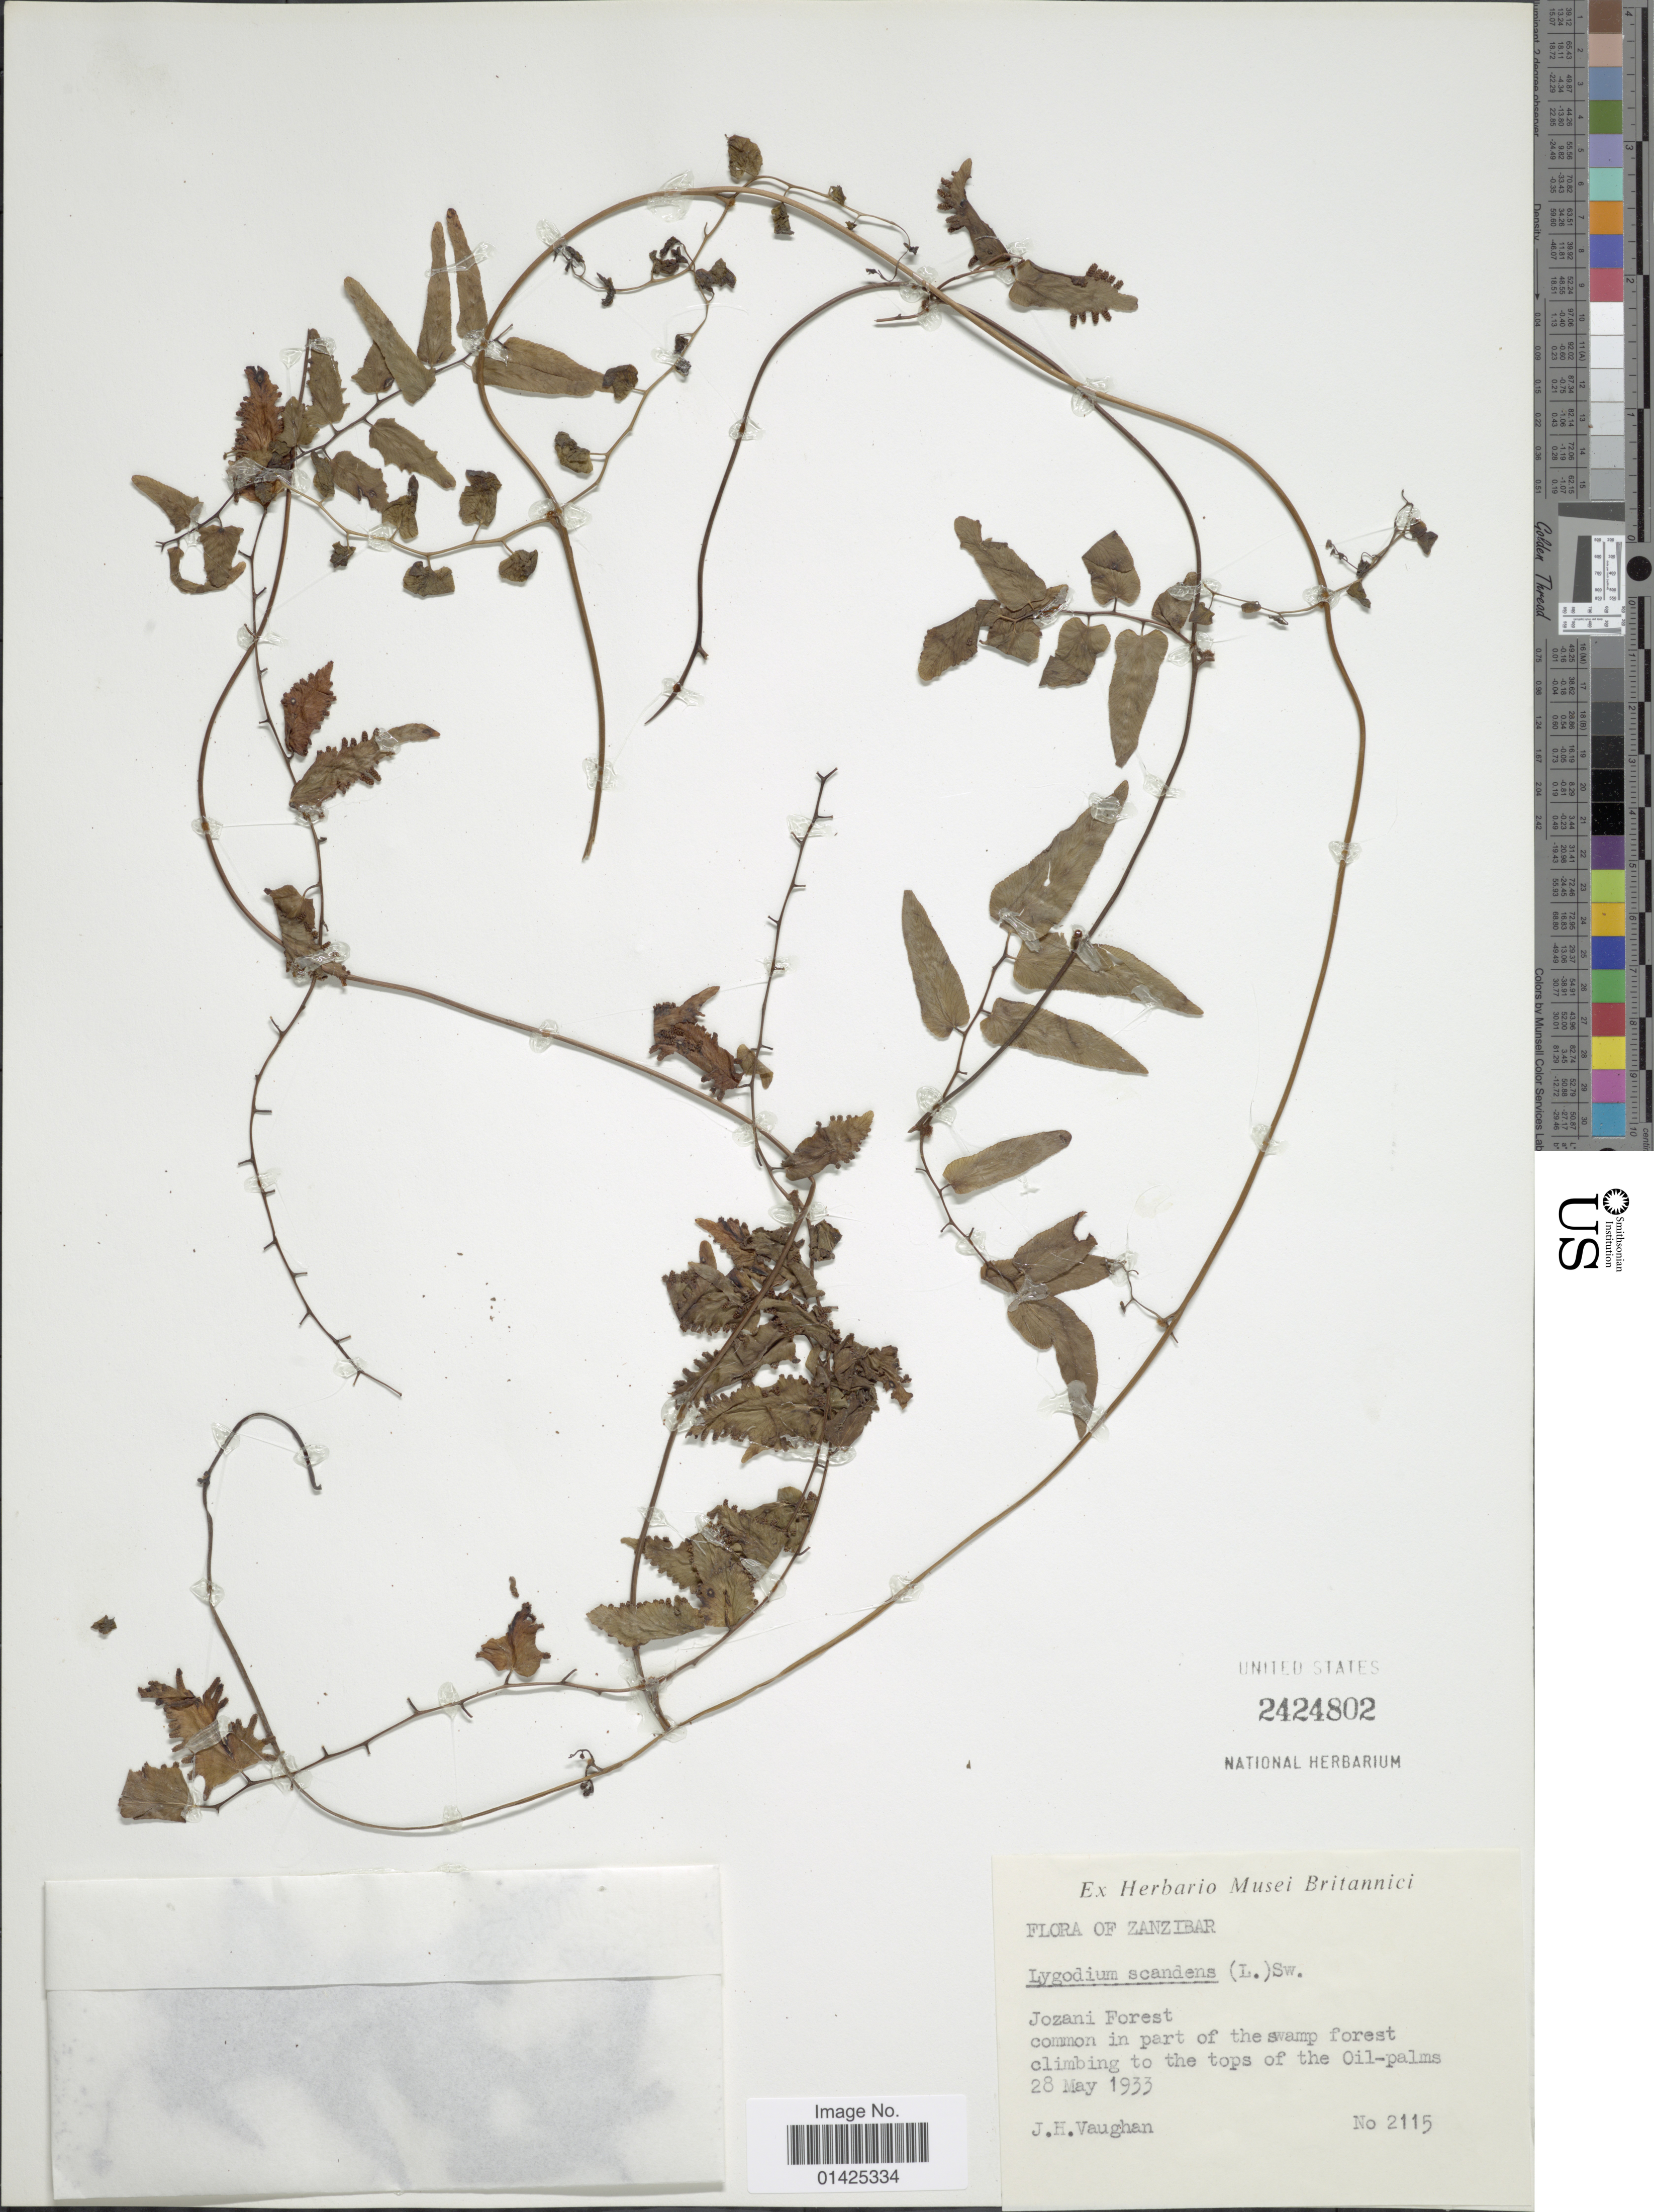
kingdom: Plantae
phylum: Tracheophyta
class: Polypodiopsida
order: Schizaeales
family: Lygodiaceae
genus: Lygodium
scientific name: Lygodium microphyllum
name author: (Cav.) R. Br.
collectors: J. Vaughan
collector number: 2115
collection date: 1933-05-28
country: Tanzania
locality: Jozani Forest.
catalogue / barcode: US 2424802